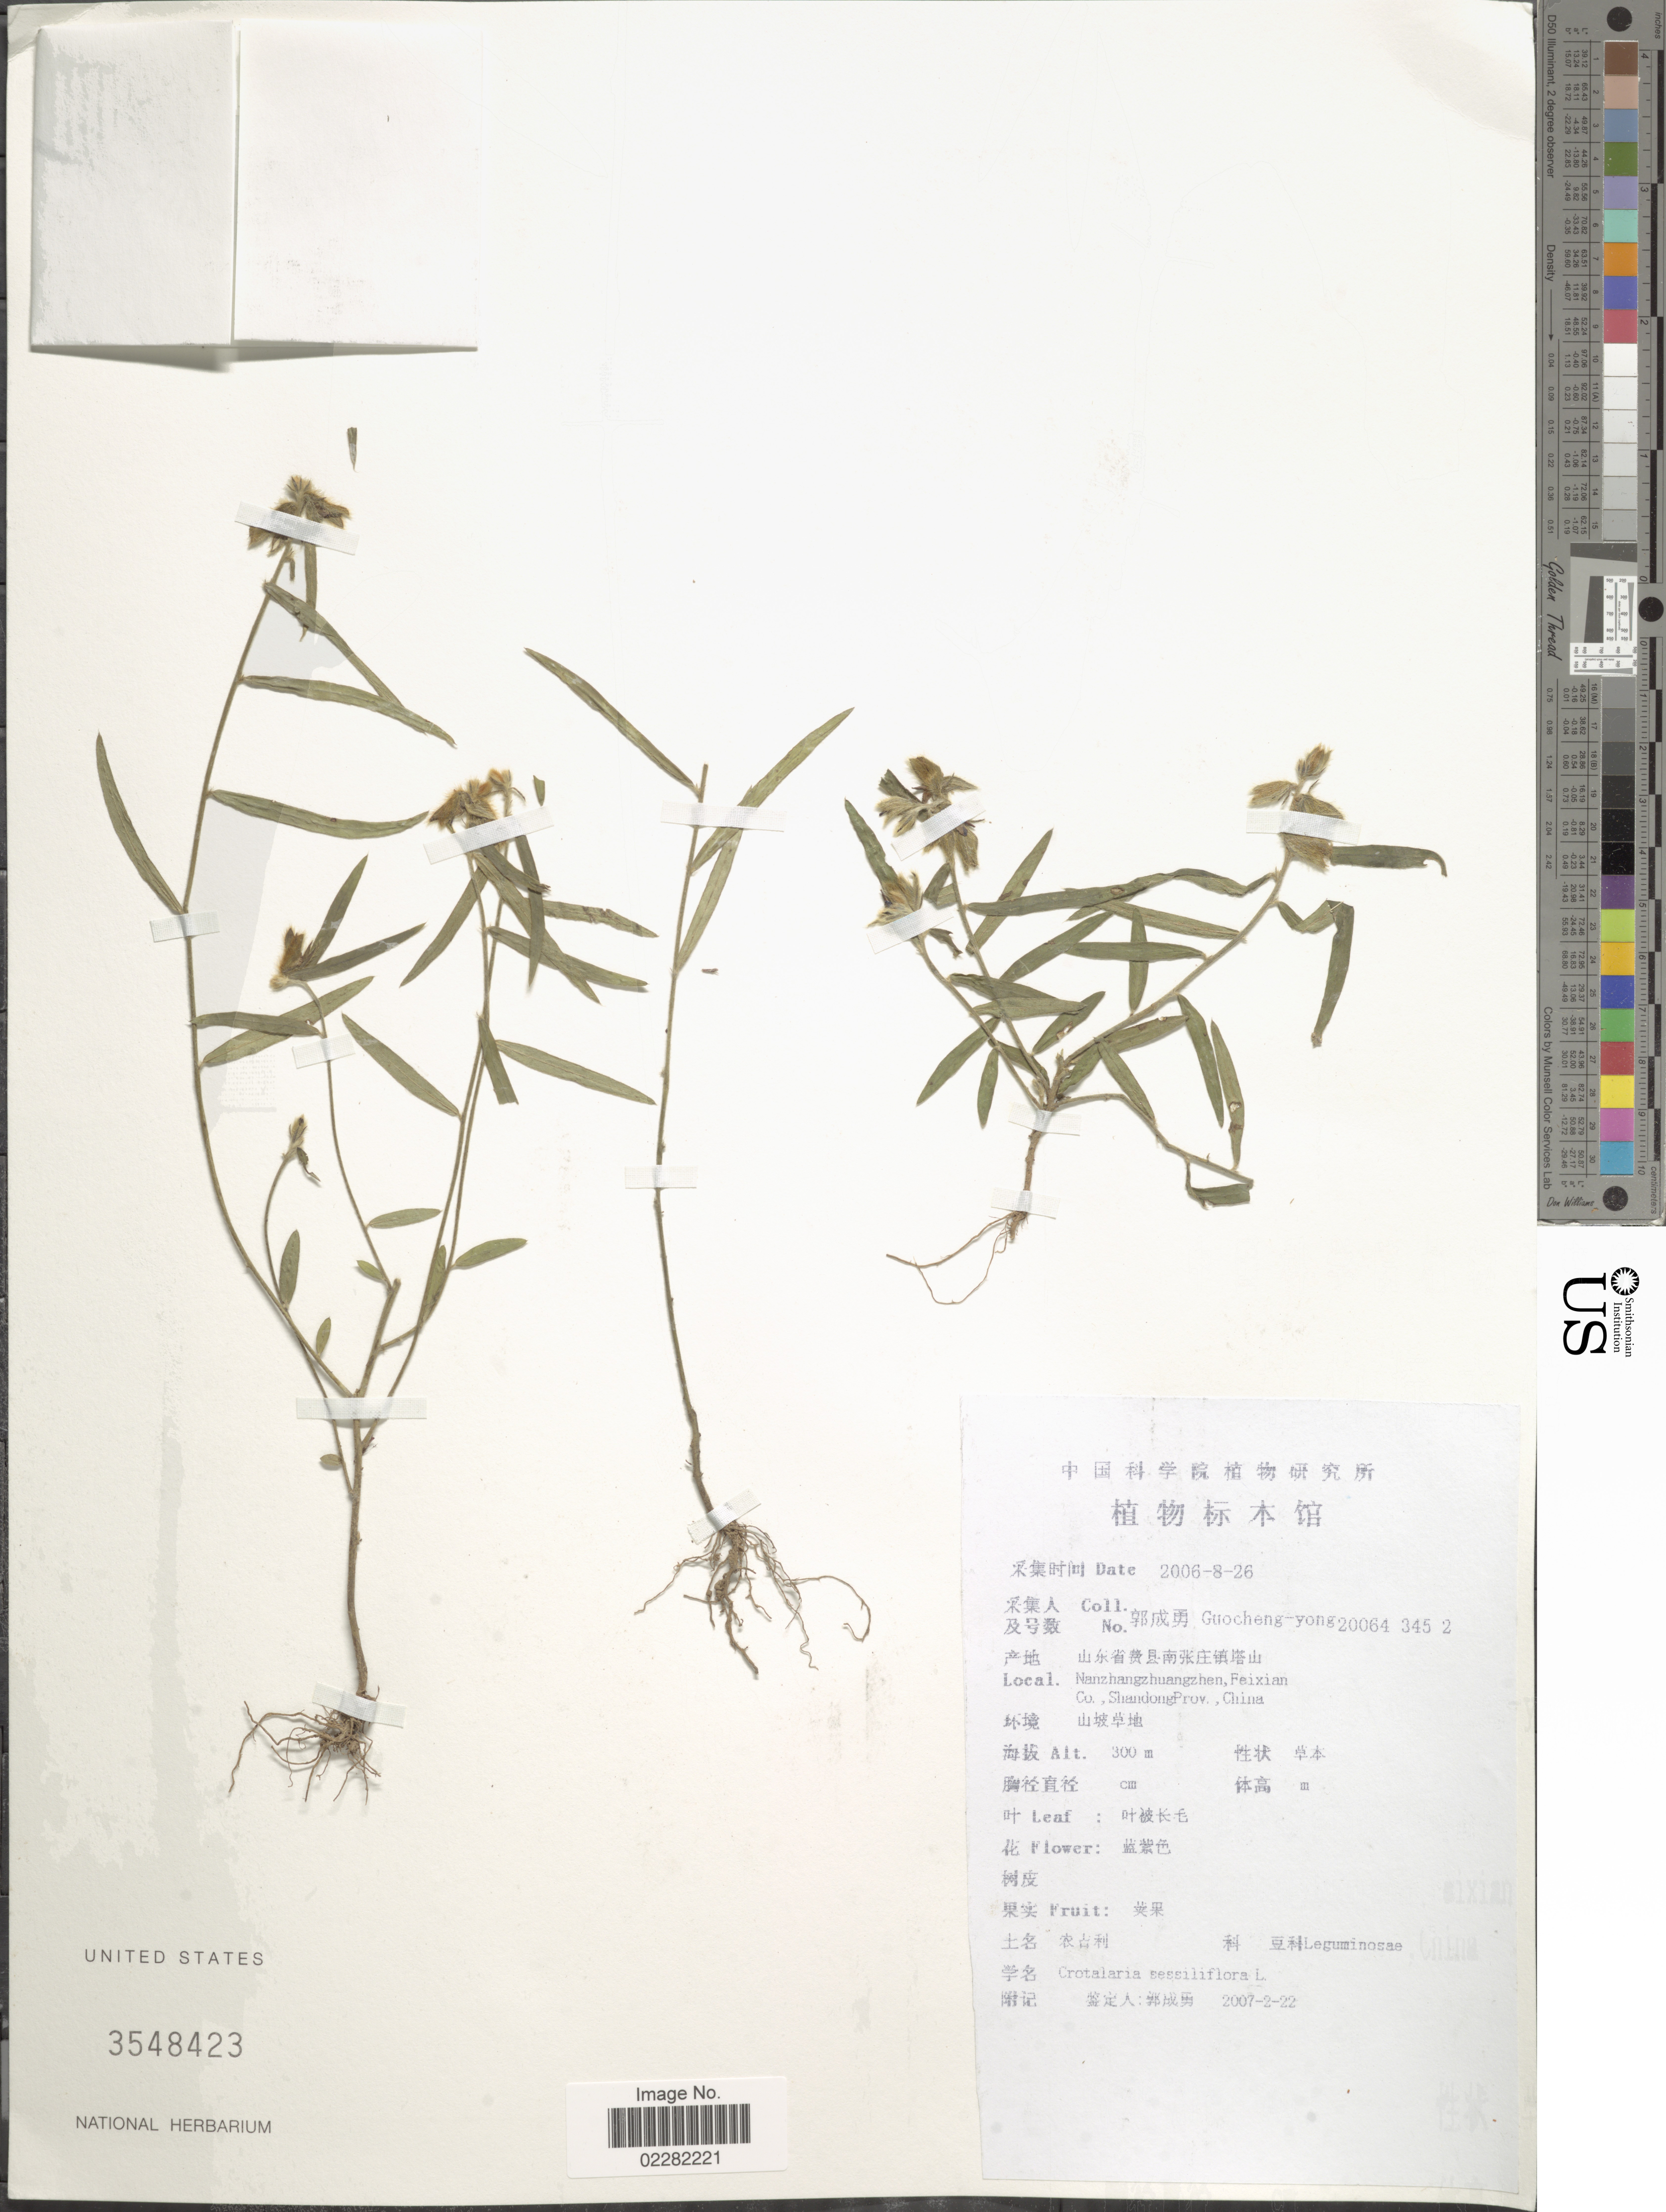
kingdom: Plantae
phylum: Tracheophyta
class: Magnoliopsida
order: Fabales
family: Fabaceae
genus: Crotalaria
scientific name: Crotalaria sessilifolia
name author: L.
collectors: Guo cheng-yong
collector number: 20064-345-2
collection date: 2006-08-26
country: China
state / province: Shandong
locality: Nanazhangzhuanzhen, Feixian Co., Shandong Prov.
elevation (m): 300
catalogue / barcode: US 3548423